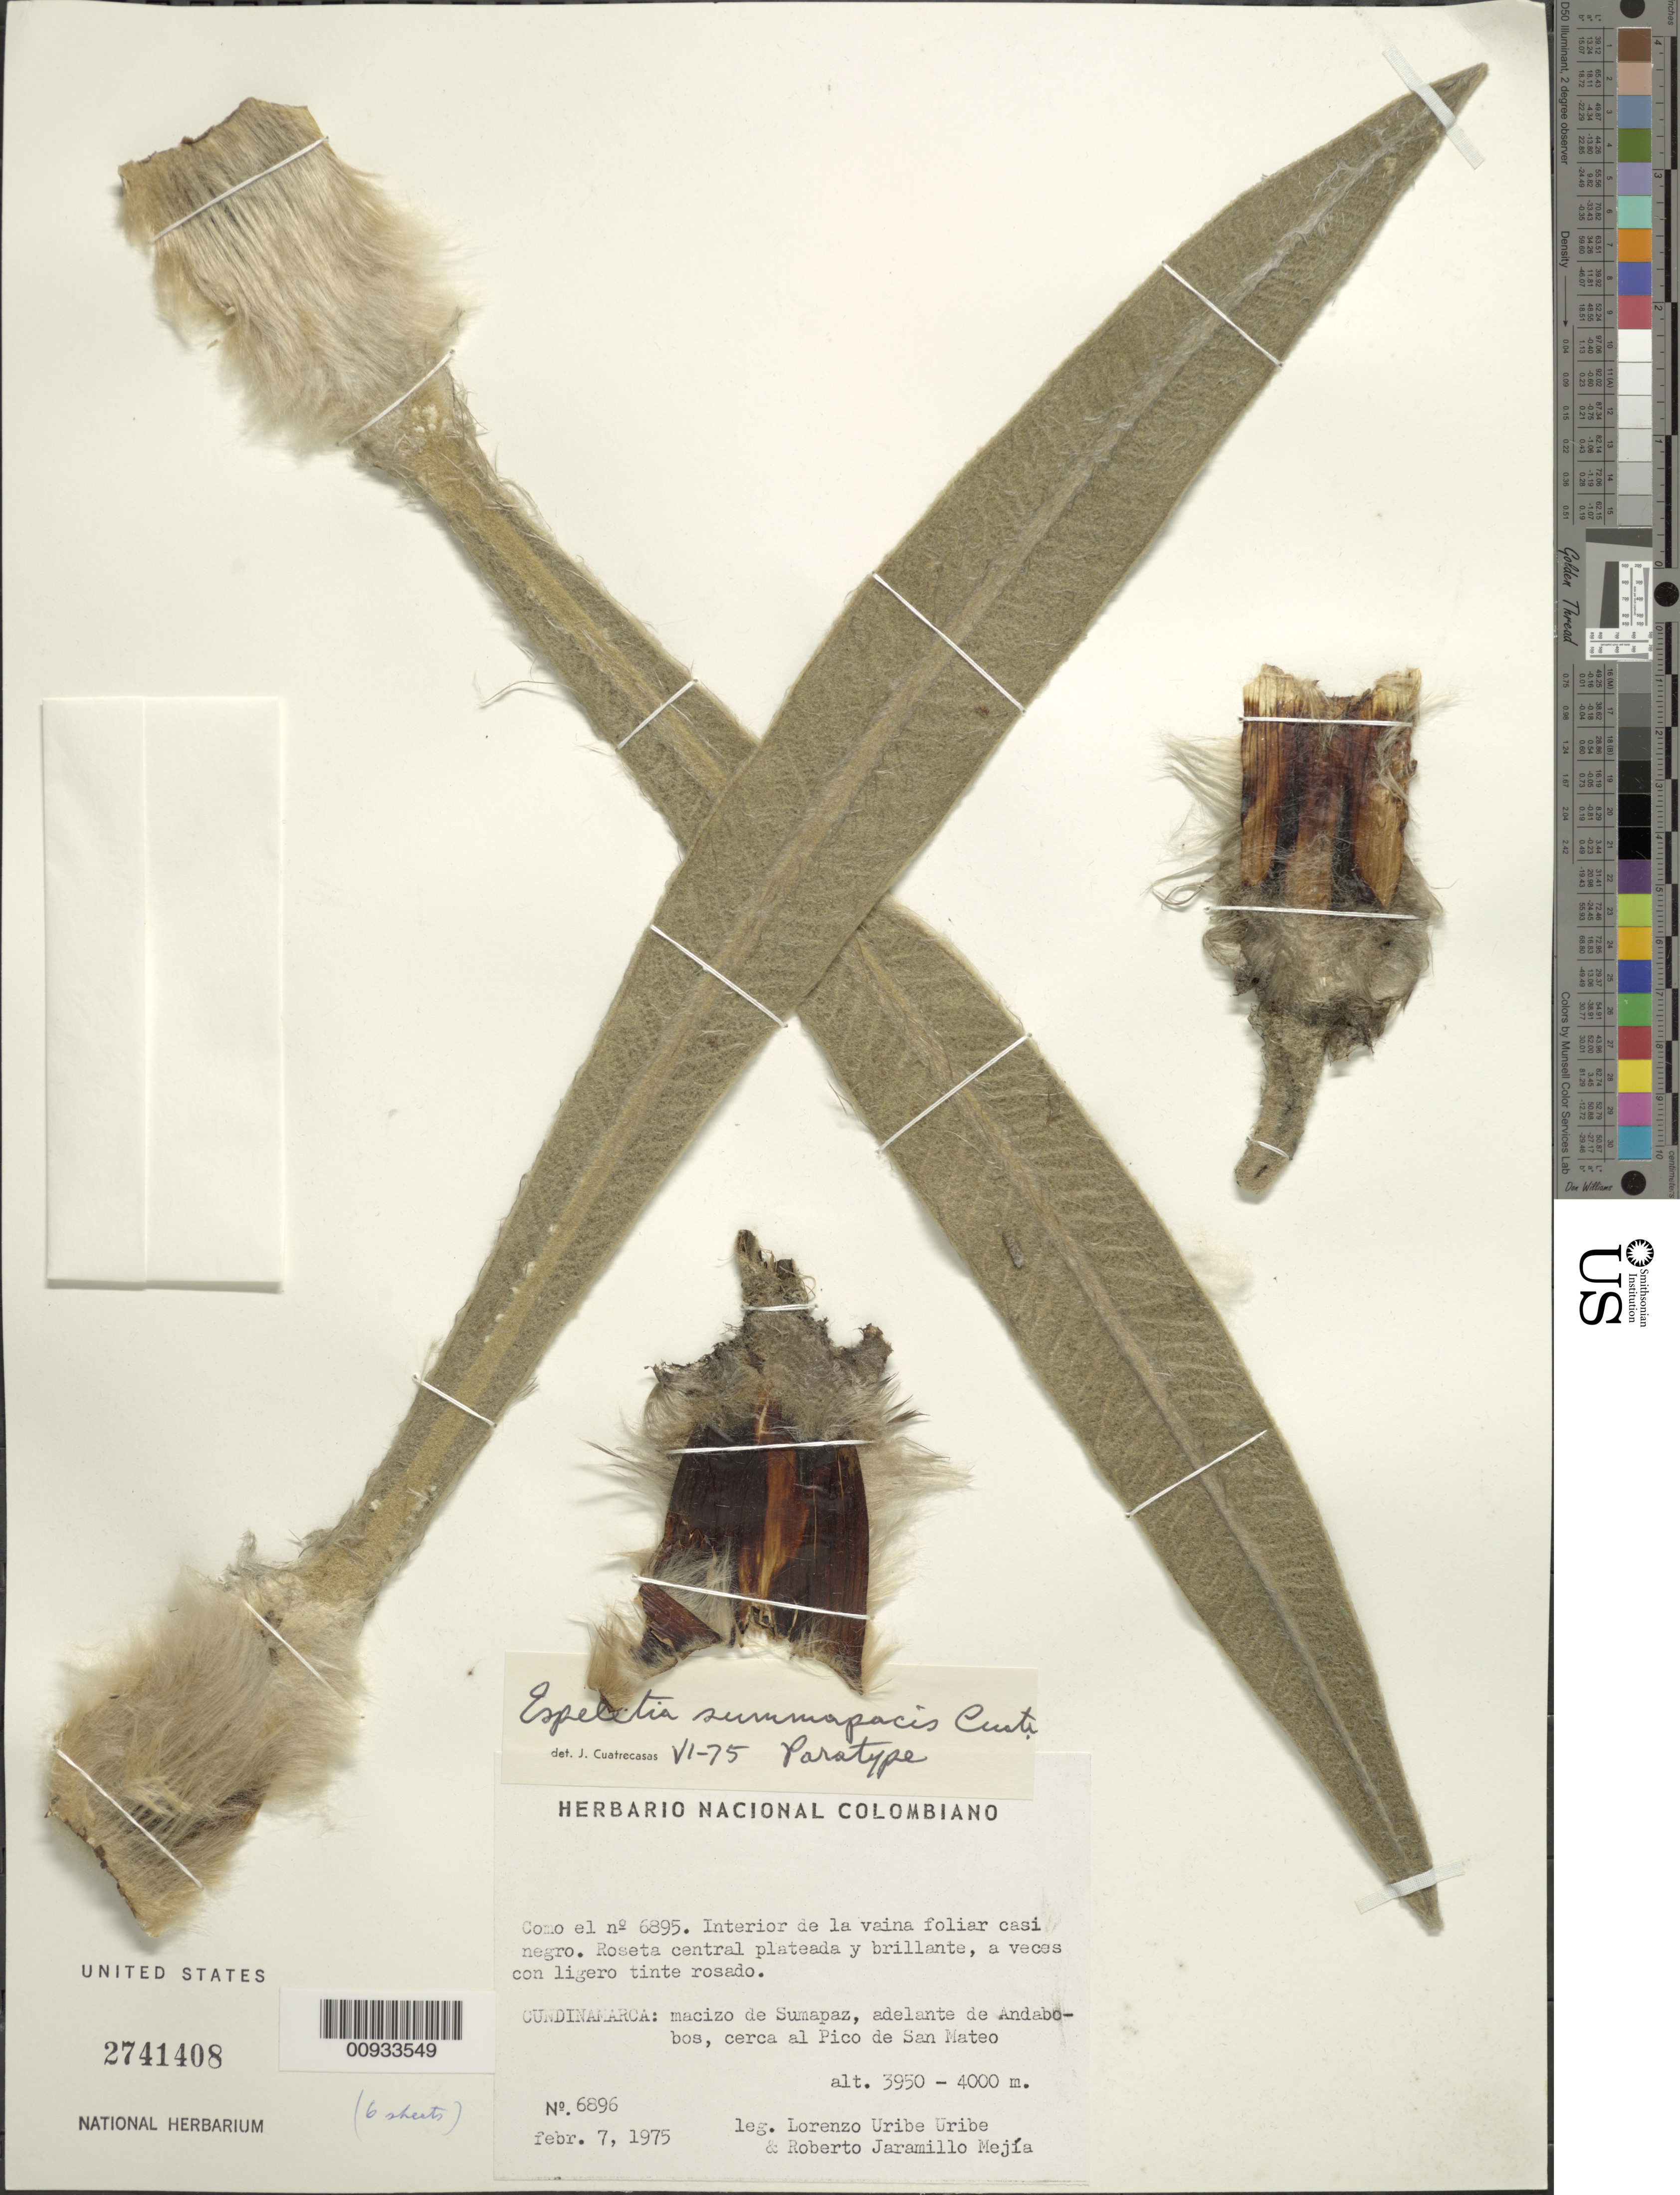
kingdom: Plantae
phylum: Tracheophyta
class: Magnoliopsida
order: Asterales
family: Asteraceae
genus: Espeletia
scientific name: Espeletia summapacis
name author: Cuatrec.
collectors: L. Uribe & R. Jaramillo M.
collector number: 6896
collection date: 1975-02-07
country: Colombia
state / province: Cundinamarca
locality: Macizo de Sumapaz, adelante de Andabobos, cerca al Pico de San Mateo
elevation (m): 3950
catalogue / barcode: US 2741408